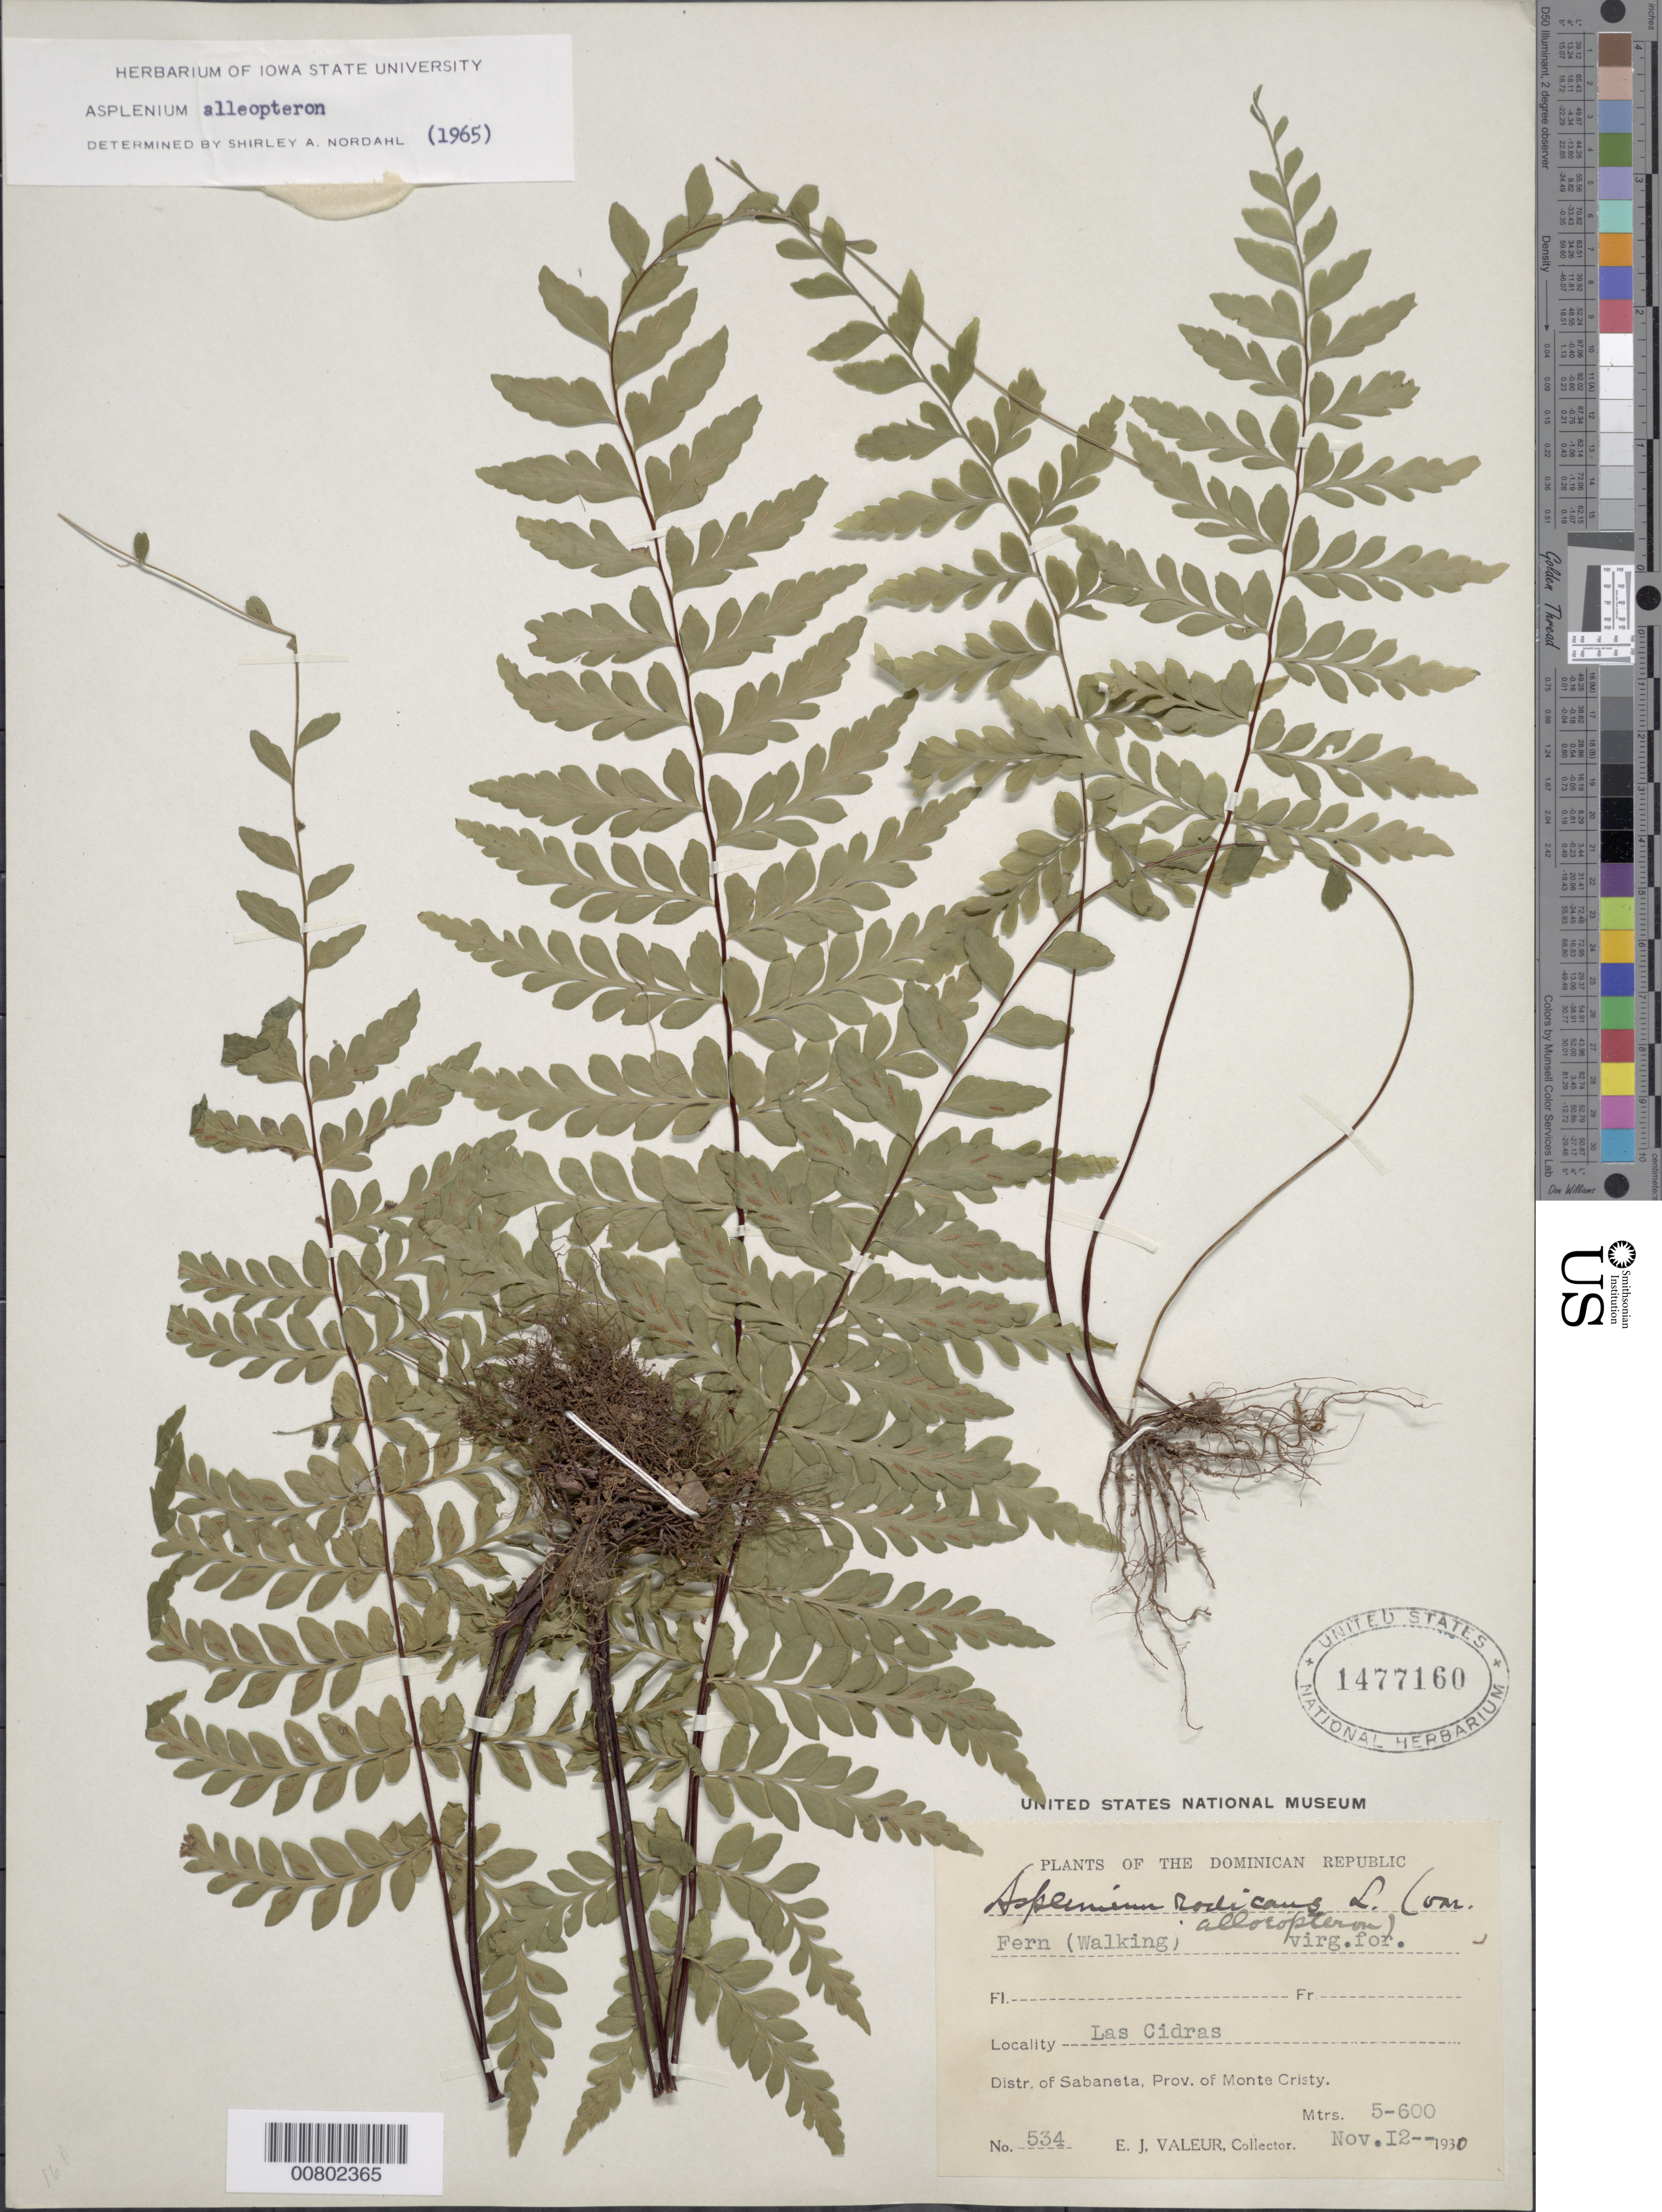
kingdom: Plantae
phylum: Tracheophyta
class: Polypodiopsida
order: Polypodiales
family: Aspleniaceae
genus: Asplenium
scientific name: Asplenium radicans var. alloeopteron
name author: (Kunze ex Klotzsch) Lellinger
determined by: Nordahl, S. A.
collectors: E. Valeur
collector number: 534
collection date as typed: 12 Nov 1930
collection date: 1930-11-12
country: Dominican Republic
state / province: Monte Cristi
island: Hispaniola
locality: Dist. Sabaneta, Las Cidras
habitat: Virgin forest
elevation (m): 500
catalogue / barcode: US 1477160